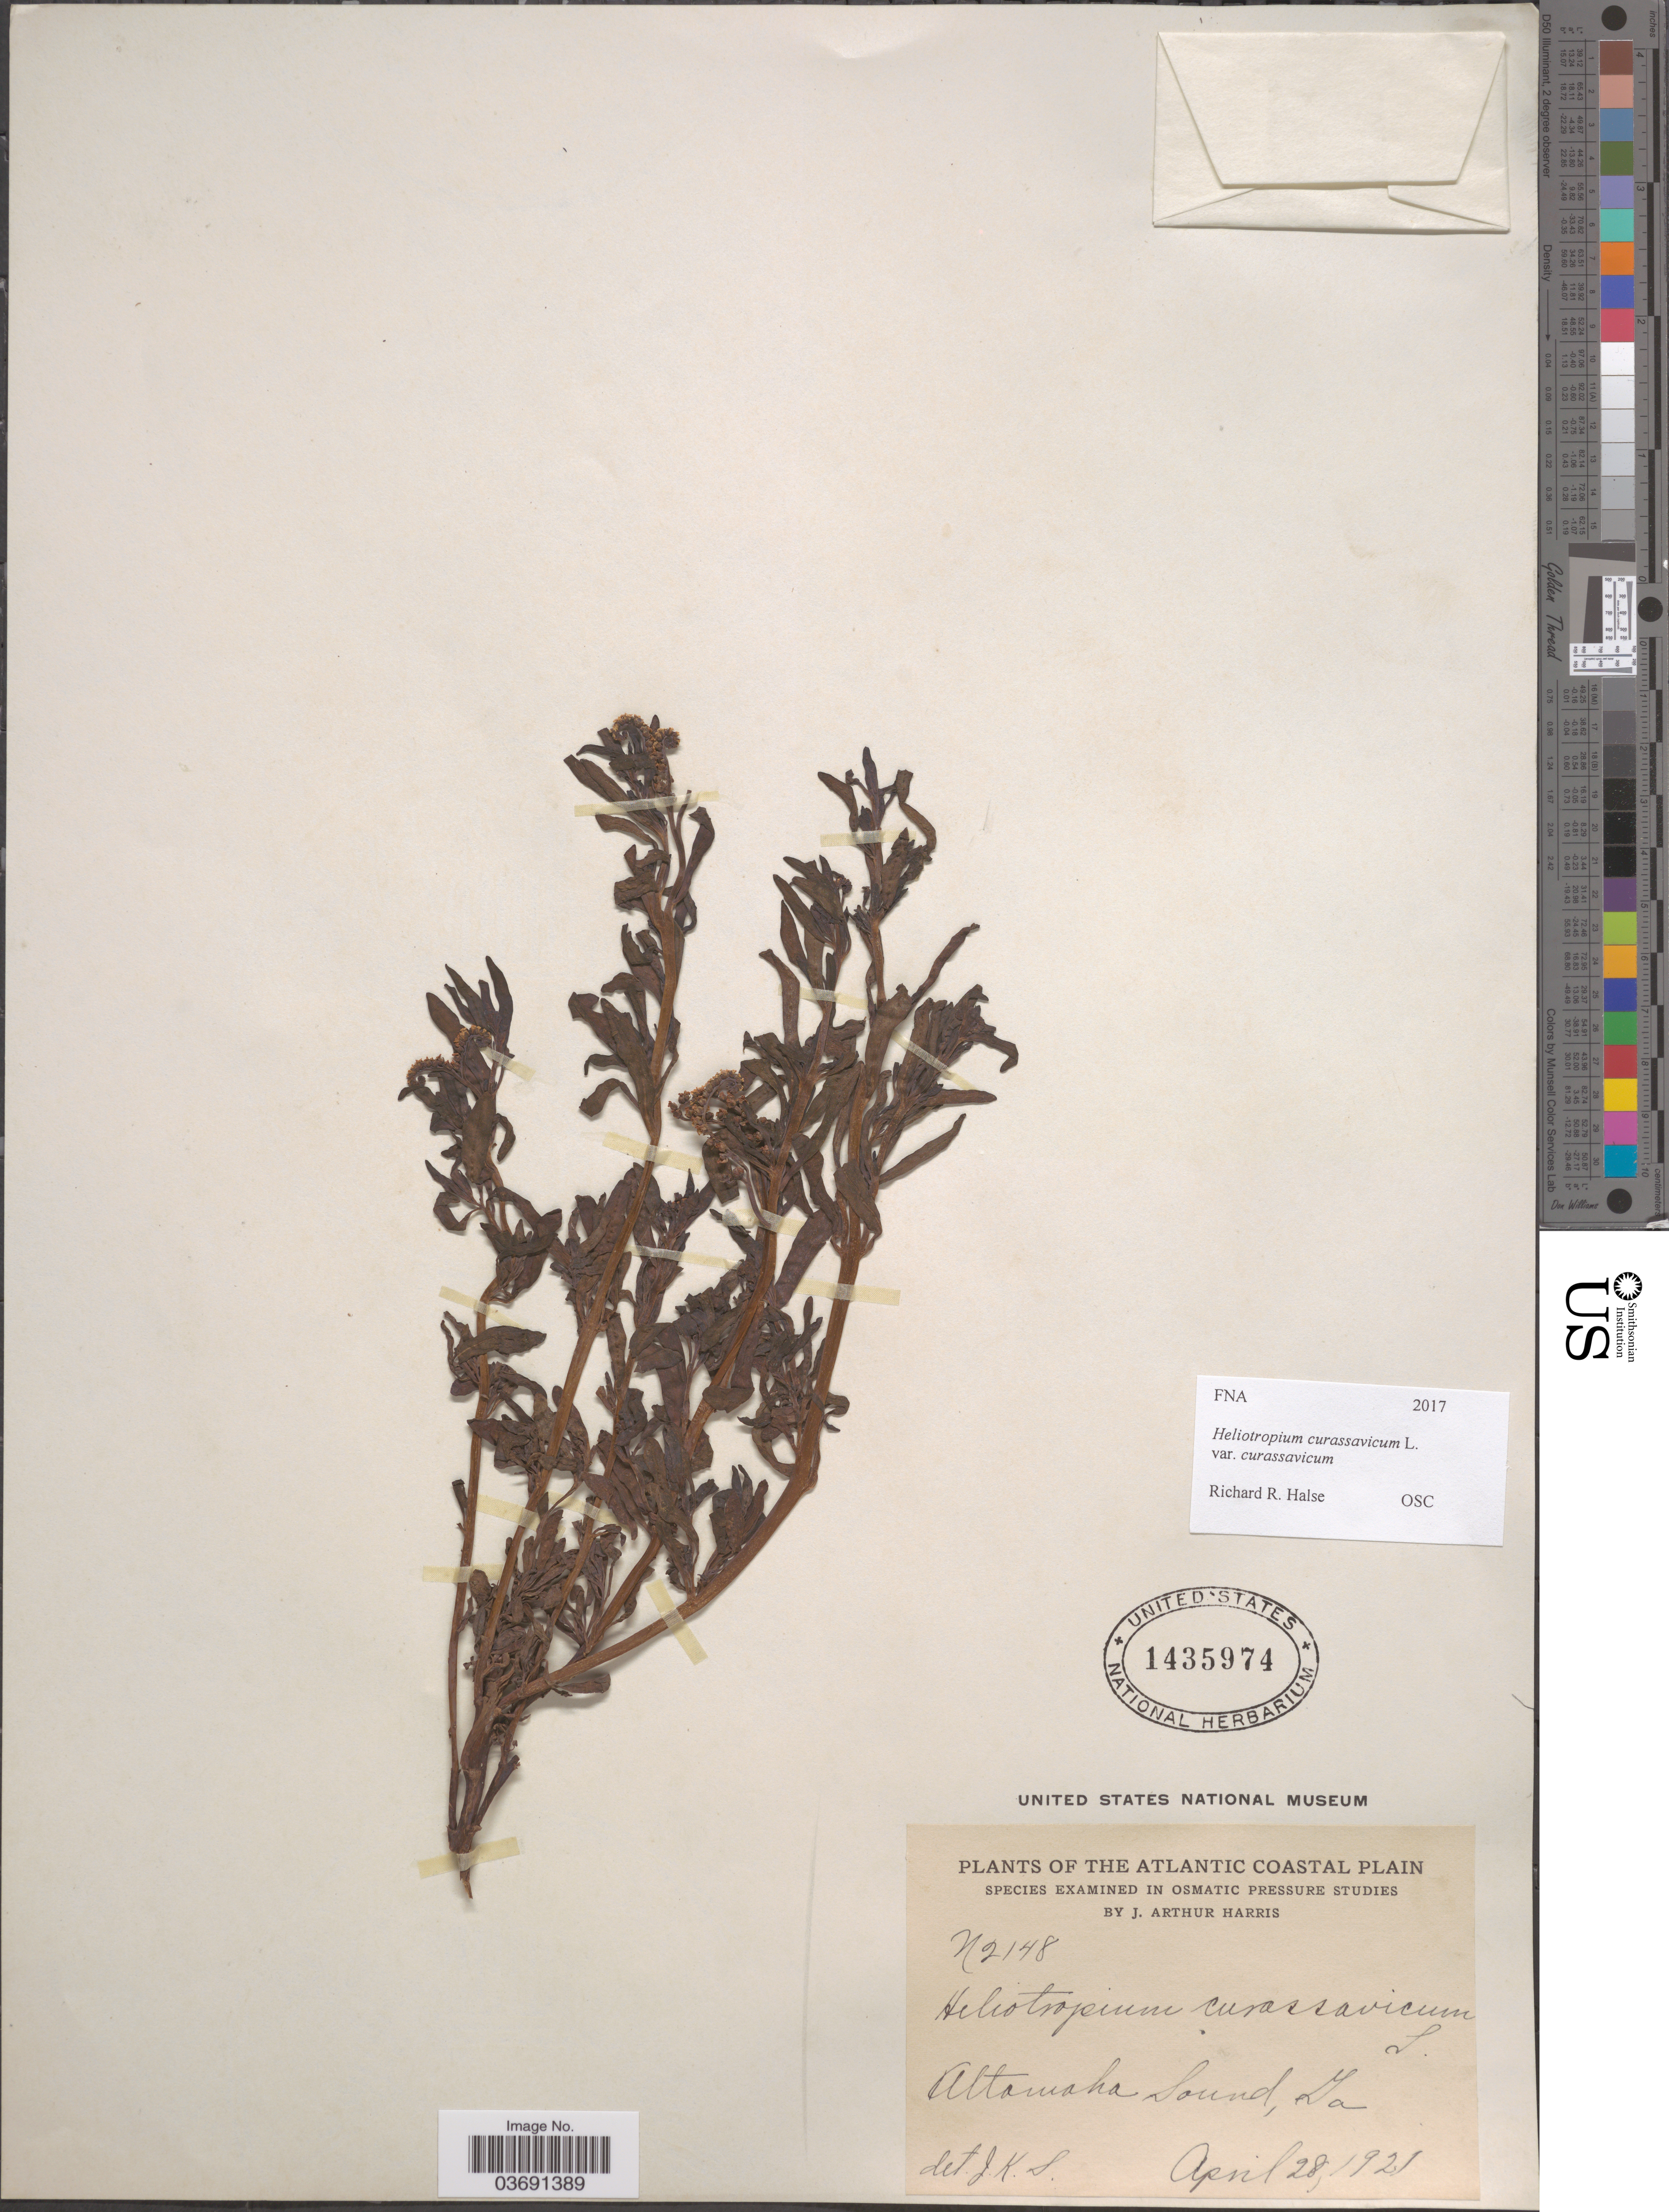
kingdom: Plantae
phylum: Tracheophyta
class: Magnoliopsida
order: Boraginales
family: Heliotropiaceae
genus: Heliotropium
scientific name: Heliotropium curassavicum var. curassavicum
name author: L.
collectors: J. A. Harris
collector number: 2148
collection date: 1921-04-28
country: United States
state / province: Georgia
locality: Atlantic Coastal Plain. Altamaha Sound.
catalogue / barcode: US 1435974